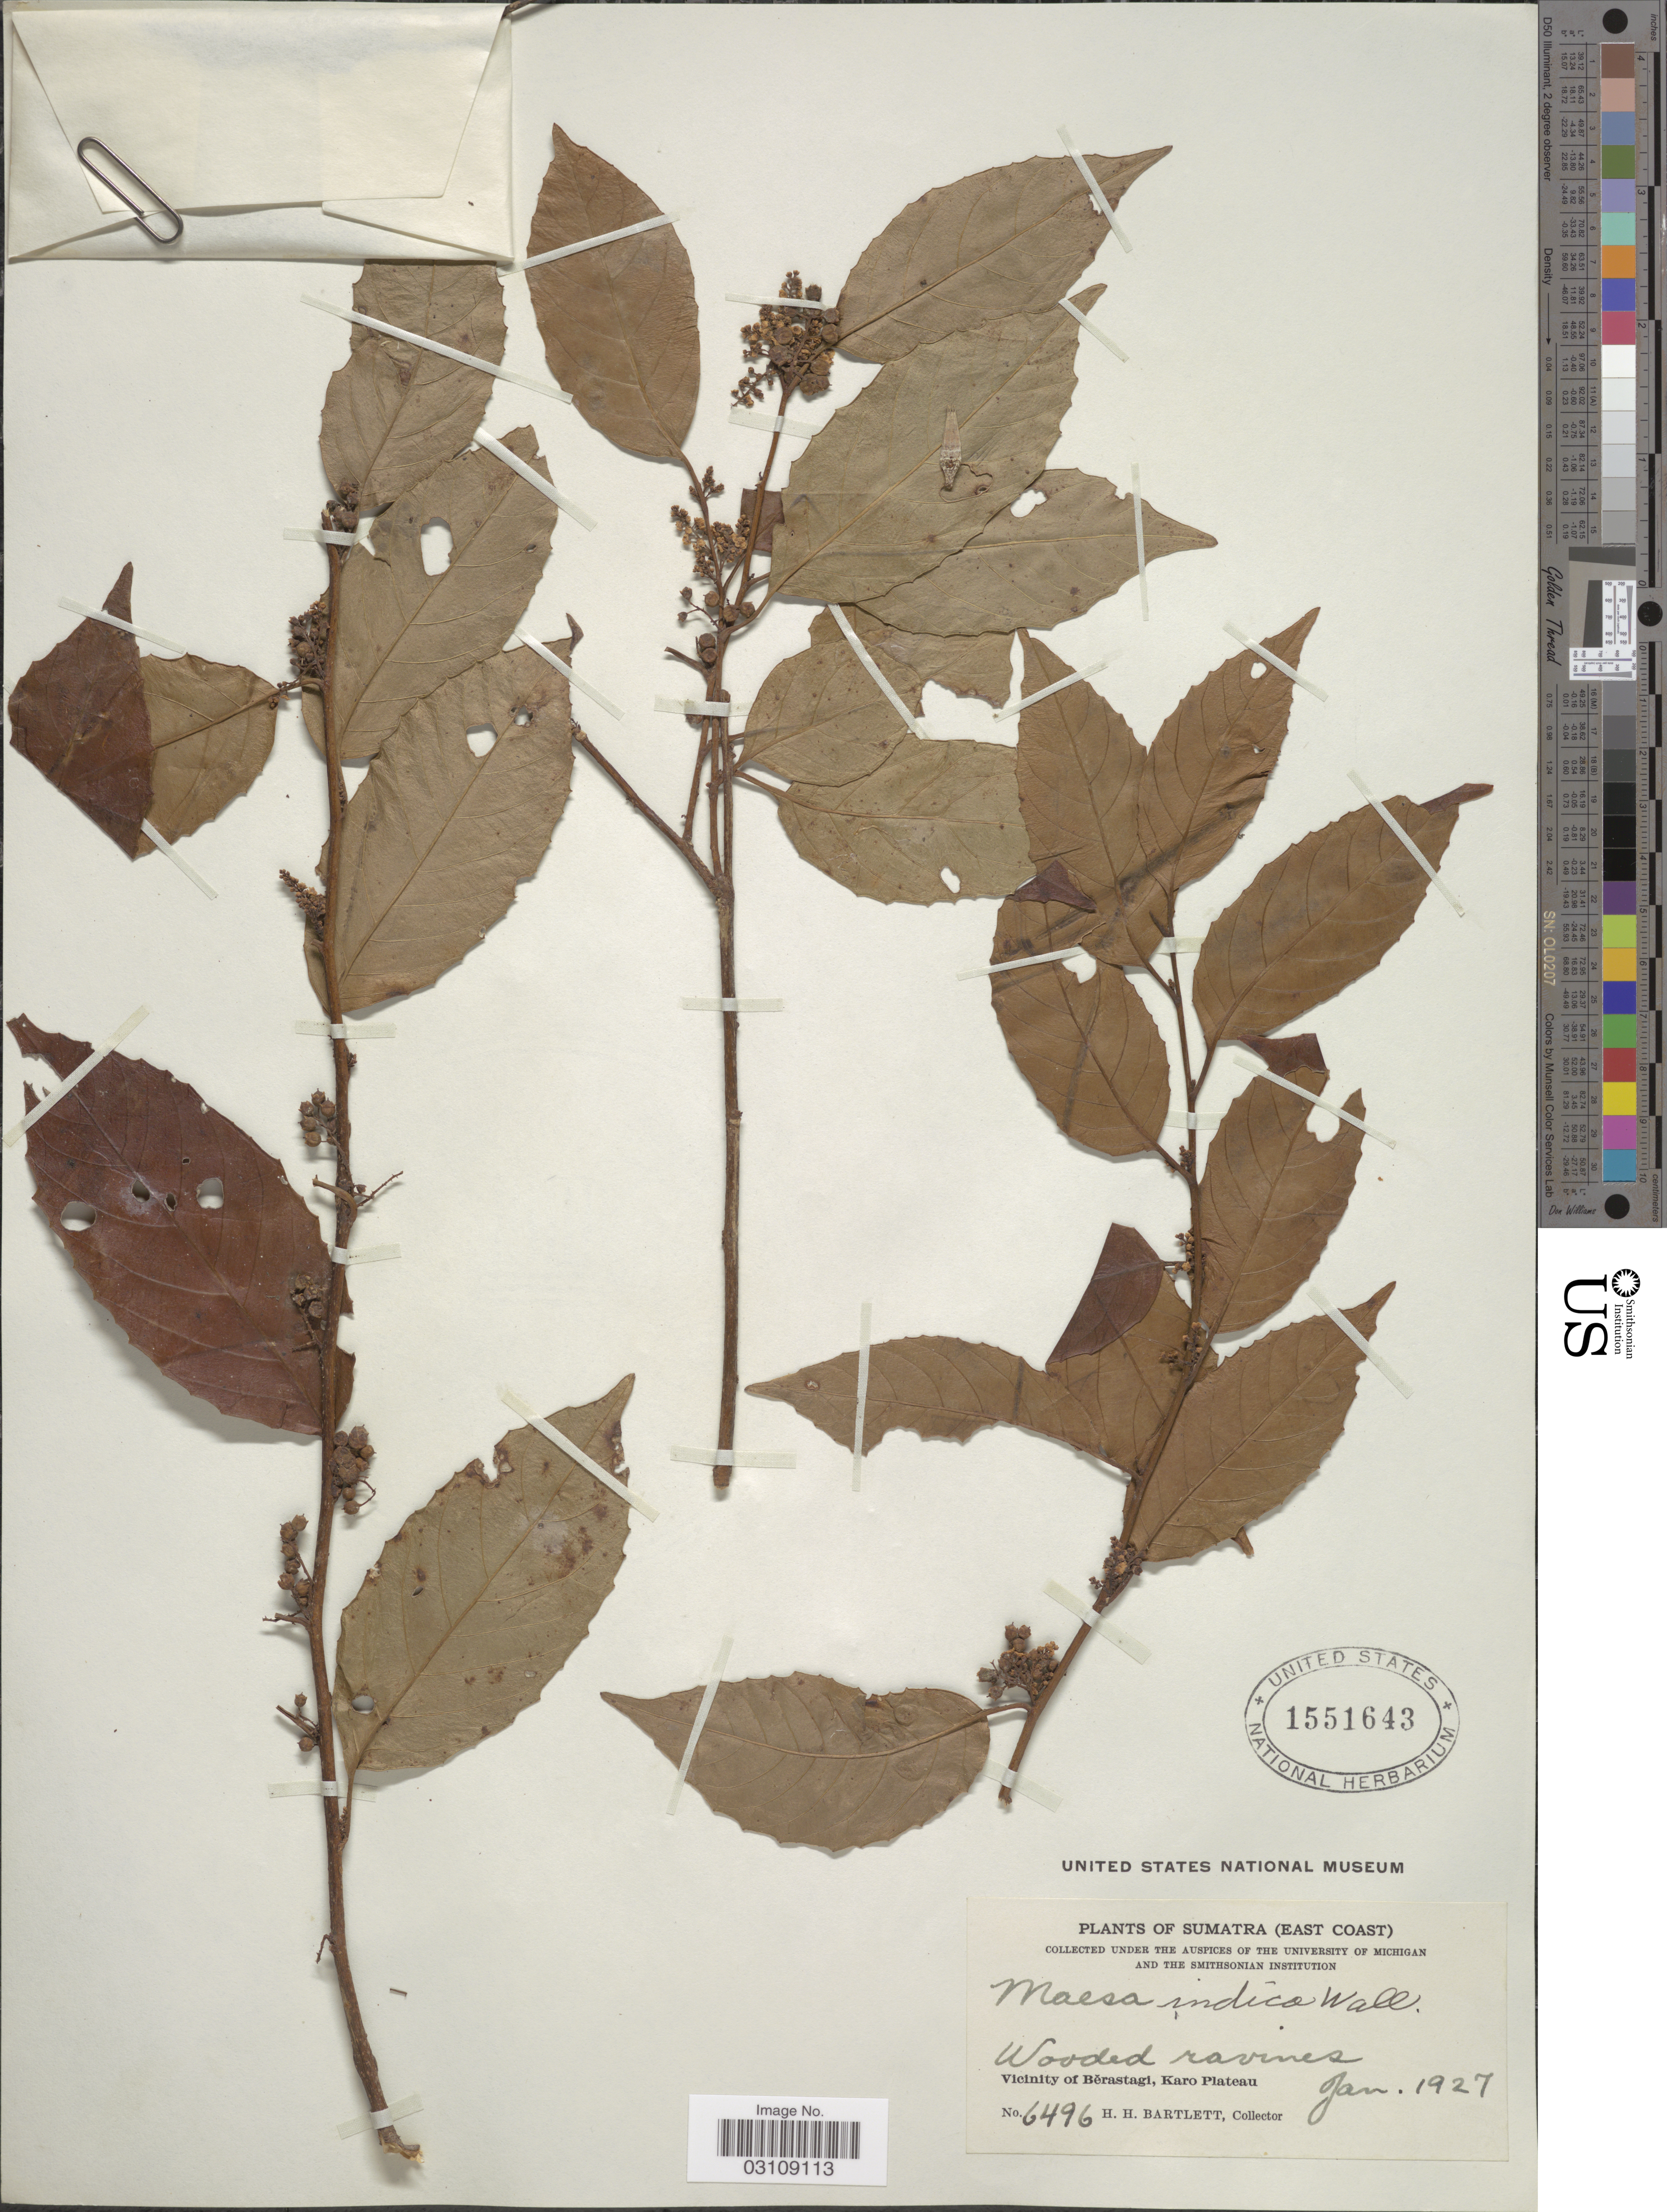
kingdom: Plantae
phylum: Tracheophyta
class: Magnoliopsida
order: Ericales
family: Primulaceae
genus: Maesa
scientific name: Maesa indica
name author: (Roxb.) A. DC.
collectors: H. H. Bartlett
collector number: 6496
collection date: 1927-01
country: Indonesia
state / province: Sumatra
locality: (East Coast), Vicinity of Berastagi, Karo Plateau.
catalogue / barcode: US 1551643